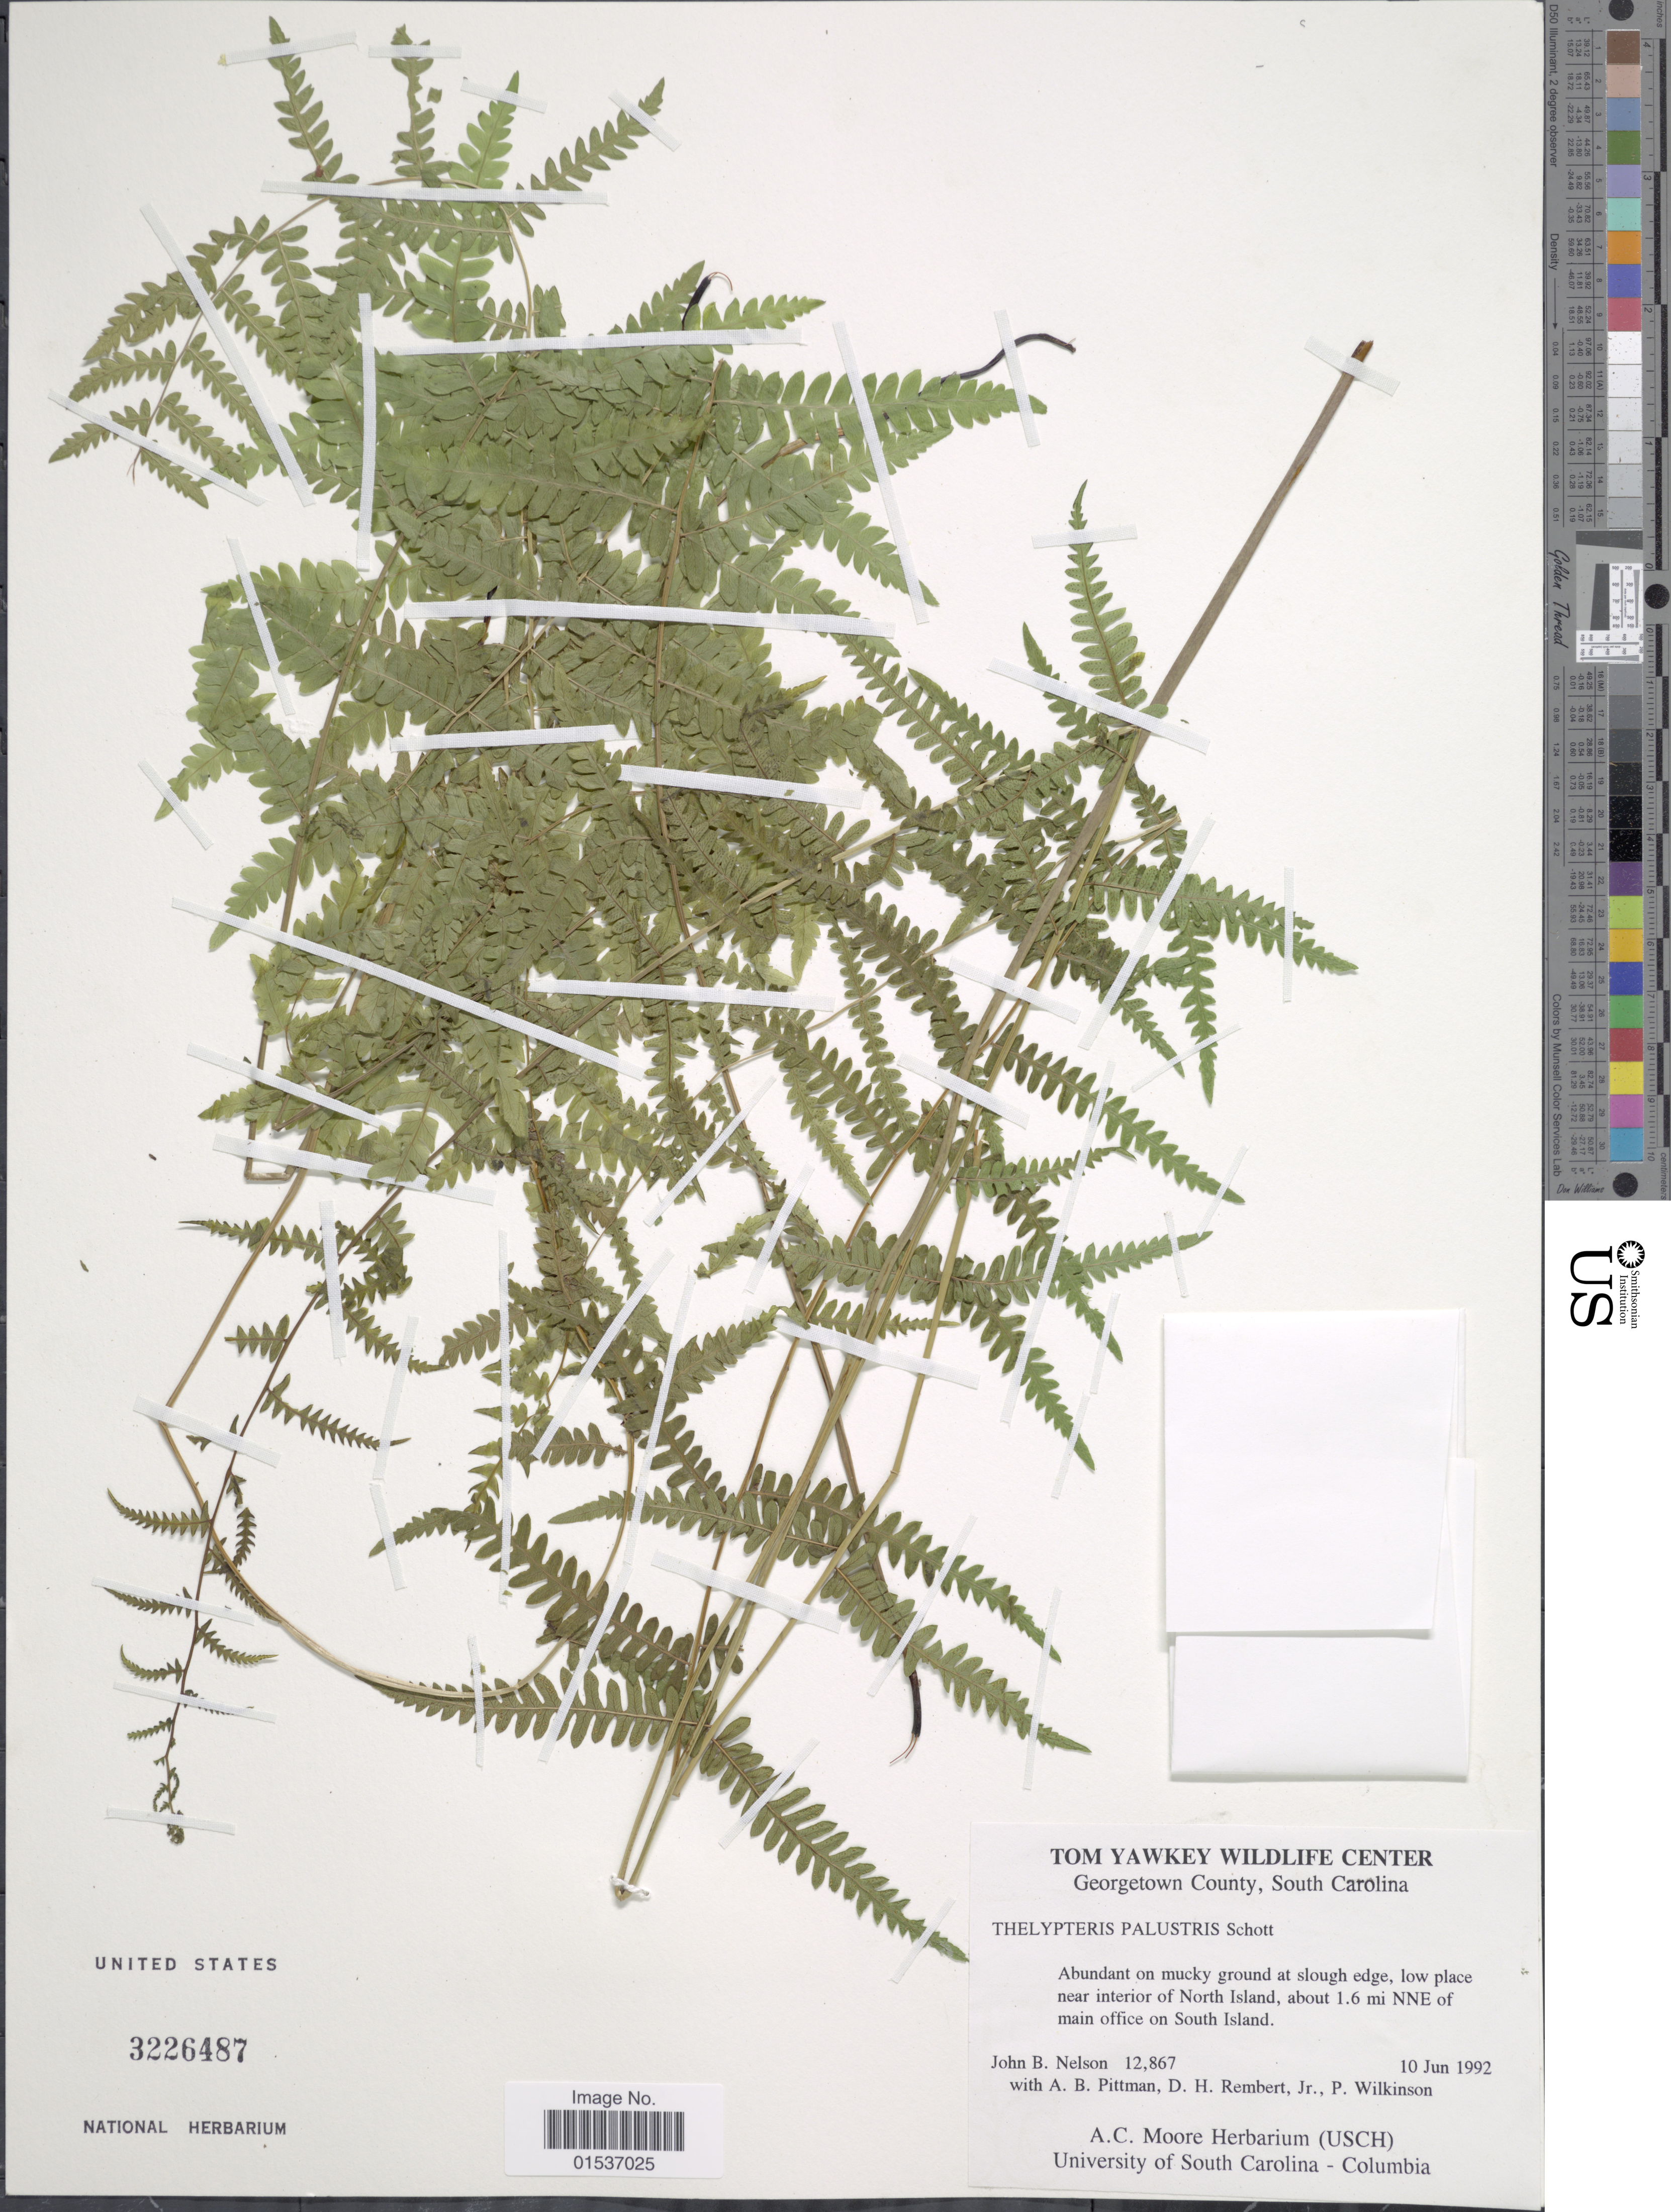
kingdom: Plantae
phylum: Tracheophyta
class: Polypodiopsida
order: Polypodiales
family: Thelypteridaceae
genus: Thelypteris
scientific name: Thelypteris palustris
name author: (Salisb.) Schott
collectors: J. B. Nelson, A. B. Pittman, D. Rembert & P. Wilkinson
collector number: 12867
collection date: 1992-06-10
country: United States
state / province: South Carolina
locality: Georgetown County, South Carolina. low place near interior of North Island, about 1.6 mi NNE of main office on South Island.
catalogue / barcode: US 3226487